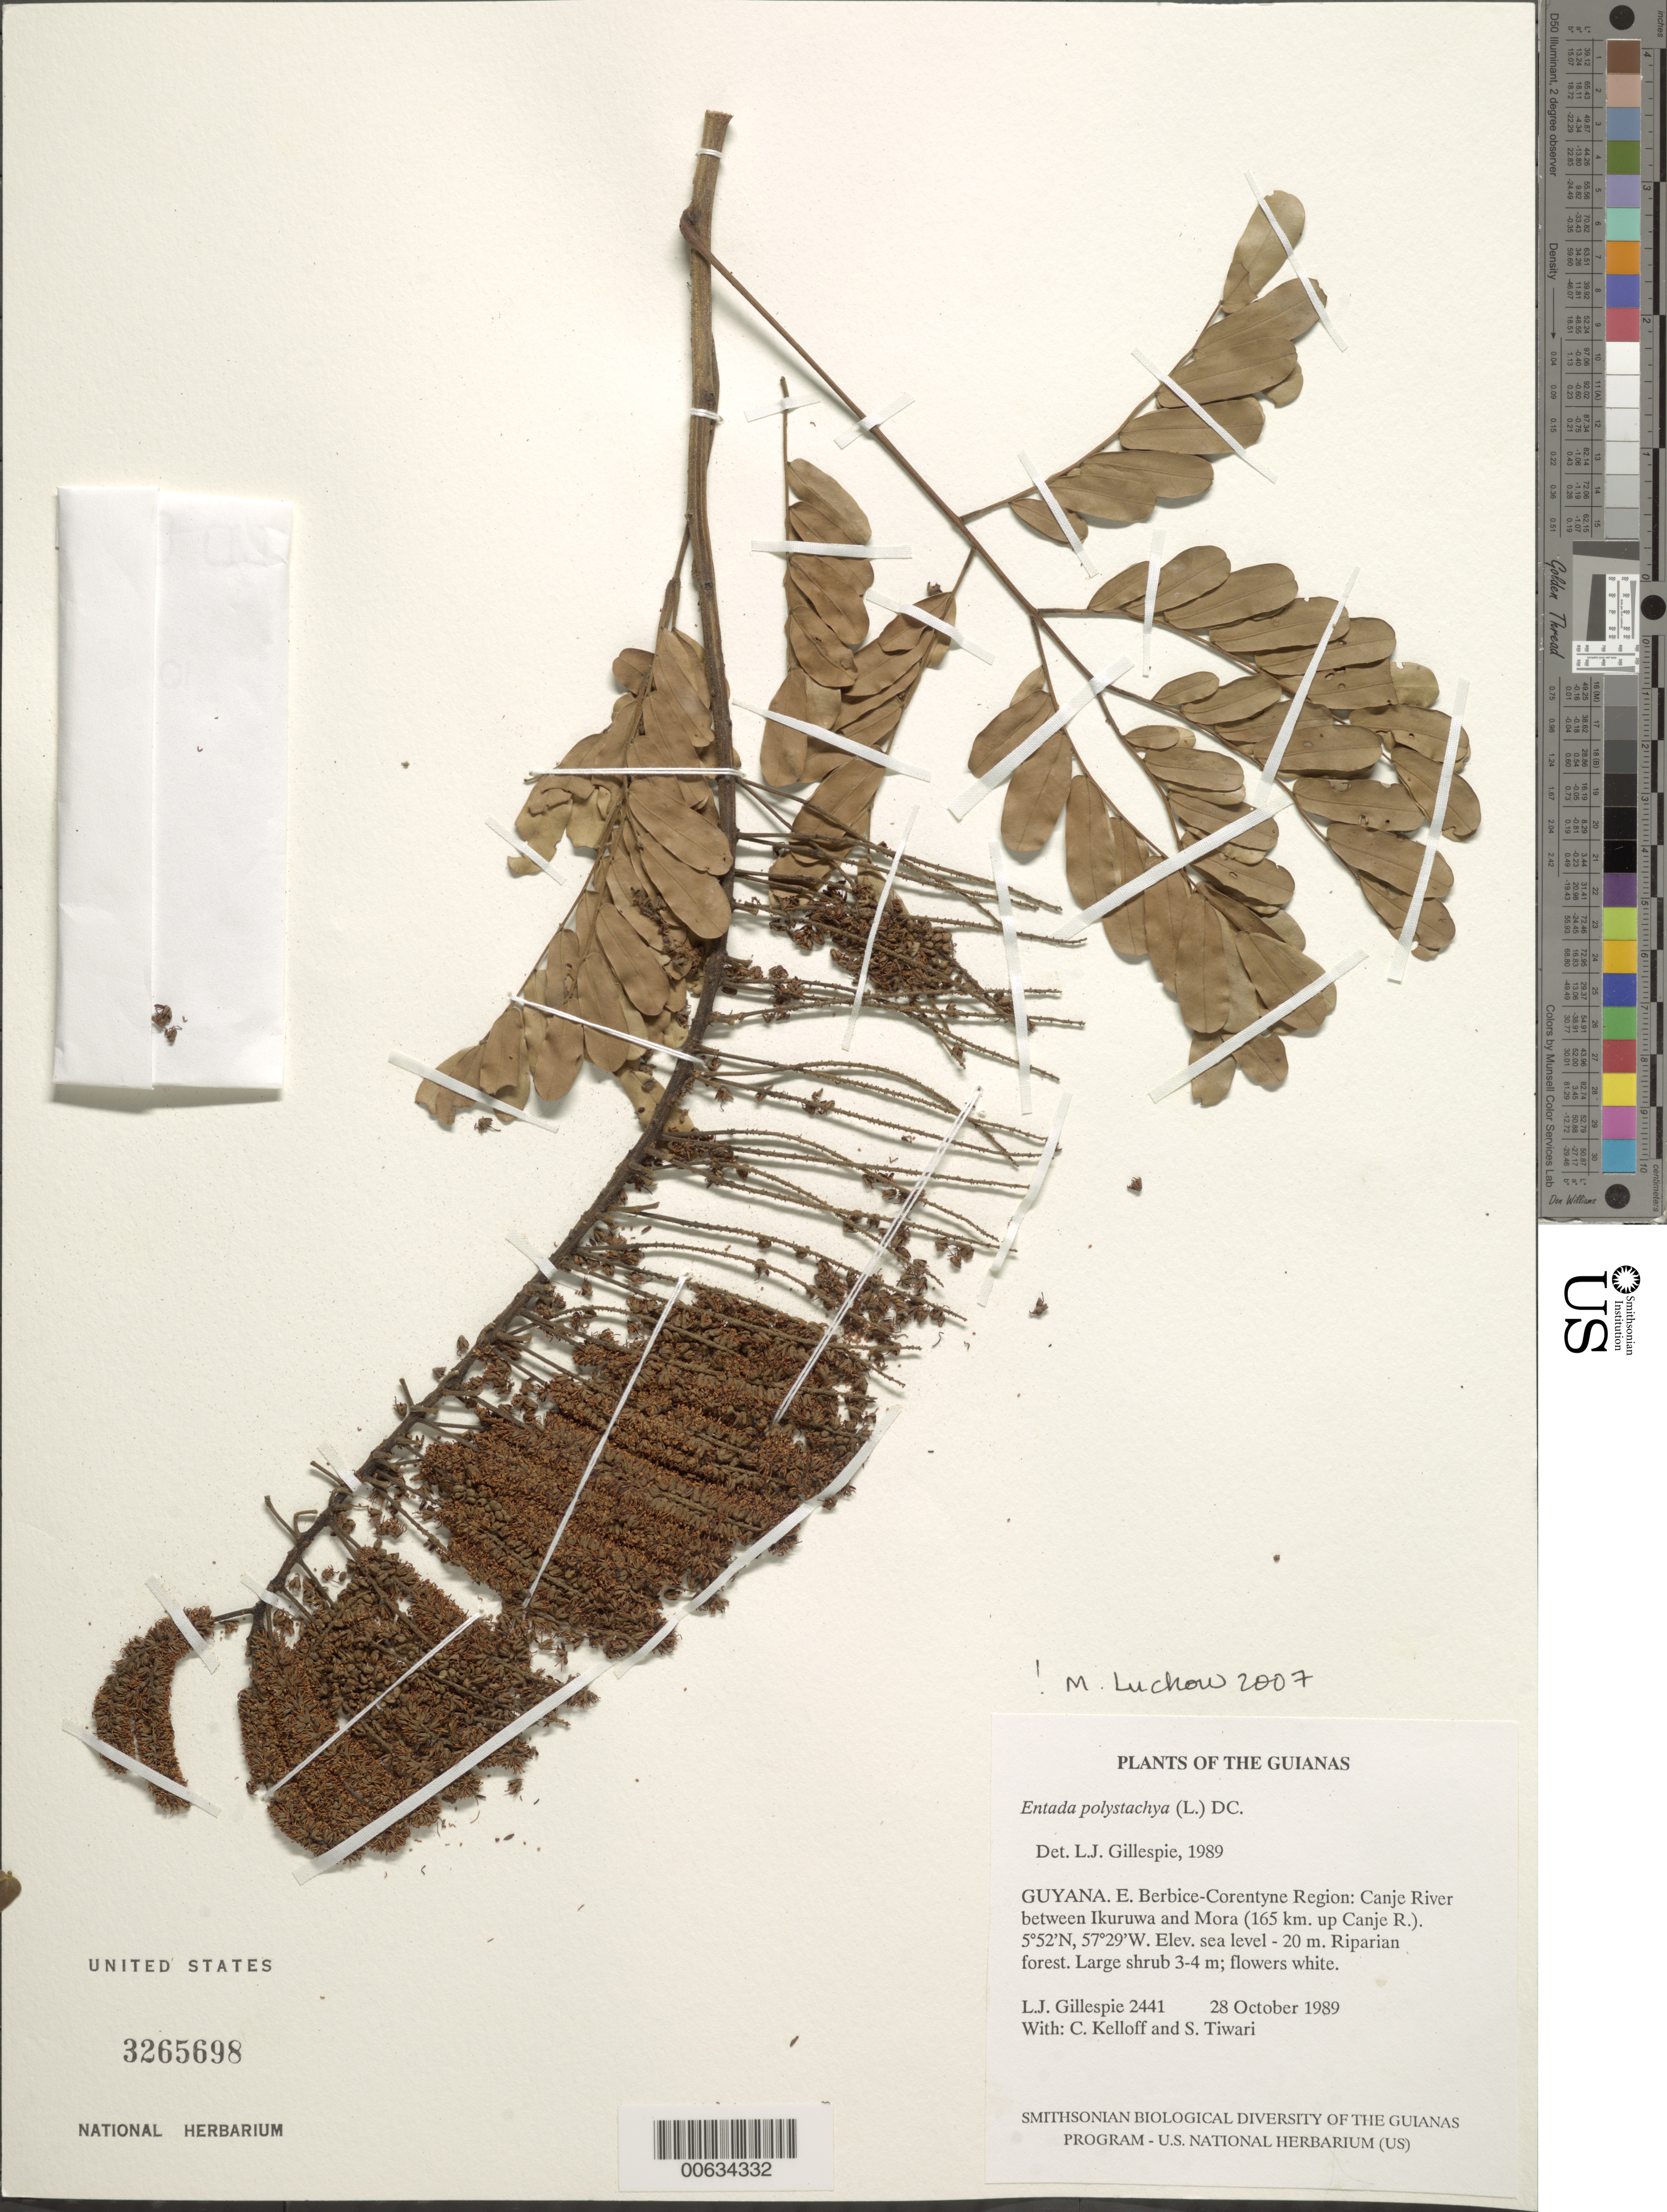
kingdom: Plantae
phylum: Tracheophyta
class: Magnoliopsida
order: Fabales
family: Fabaceae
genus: Entada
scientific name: Entada polystachya var. polystachya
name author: (L.) DC.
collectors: L. J. Gillespie, C. L. Kelloff & S. Tiwari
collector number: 2441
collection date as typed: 28 October 1989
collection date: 1989-10-28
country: Guyana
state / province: E. Berbice-Corentyne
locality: Canje River between Ikuruwa and Mora (165 km. up Canje R.)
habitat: Riparian forest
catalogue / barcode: US 3265698